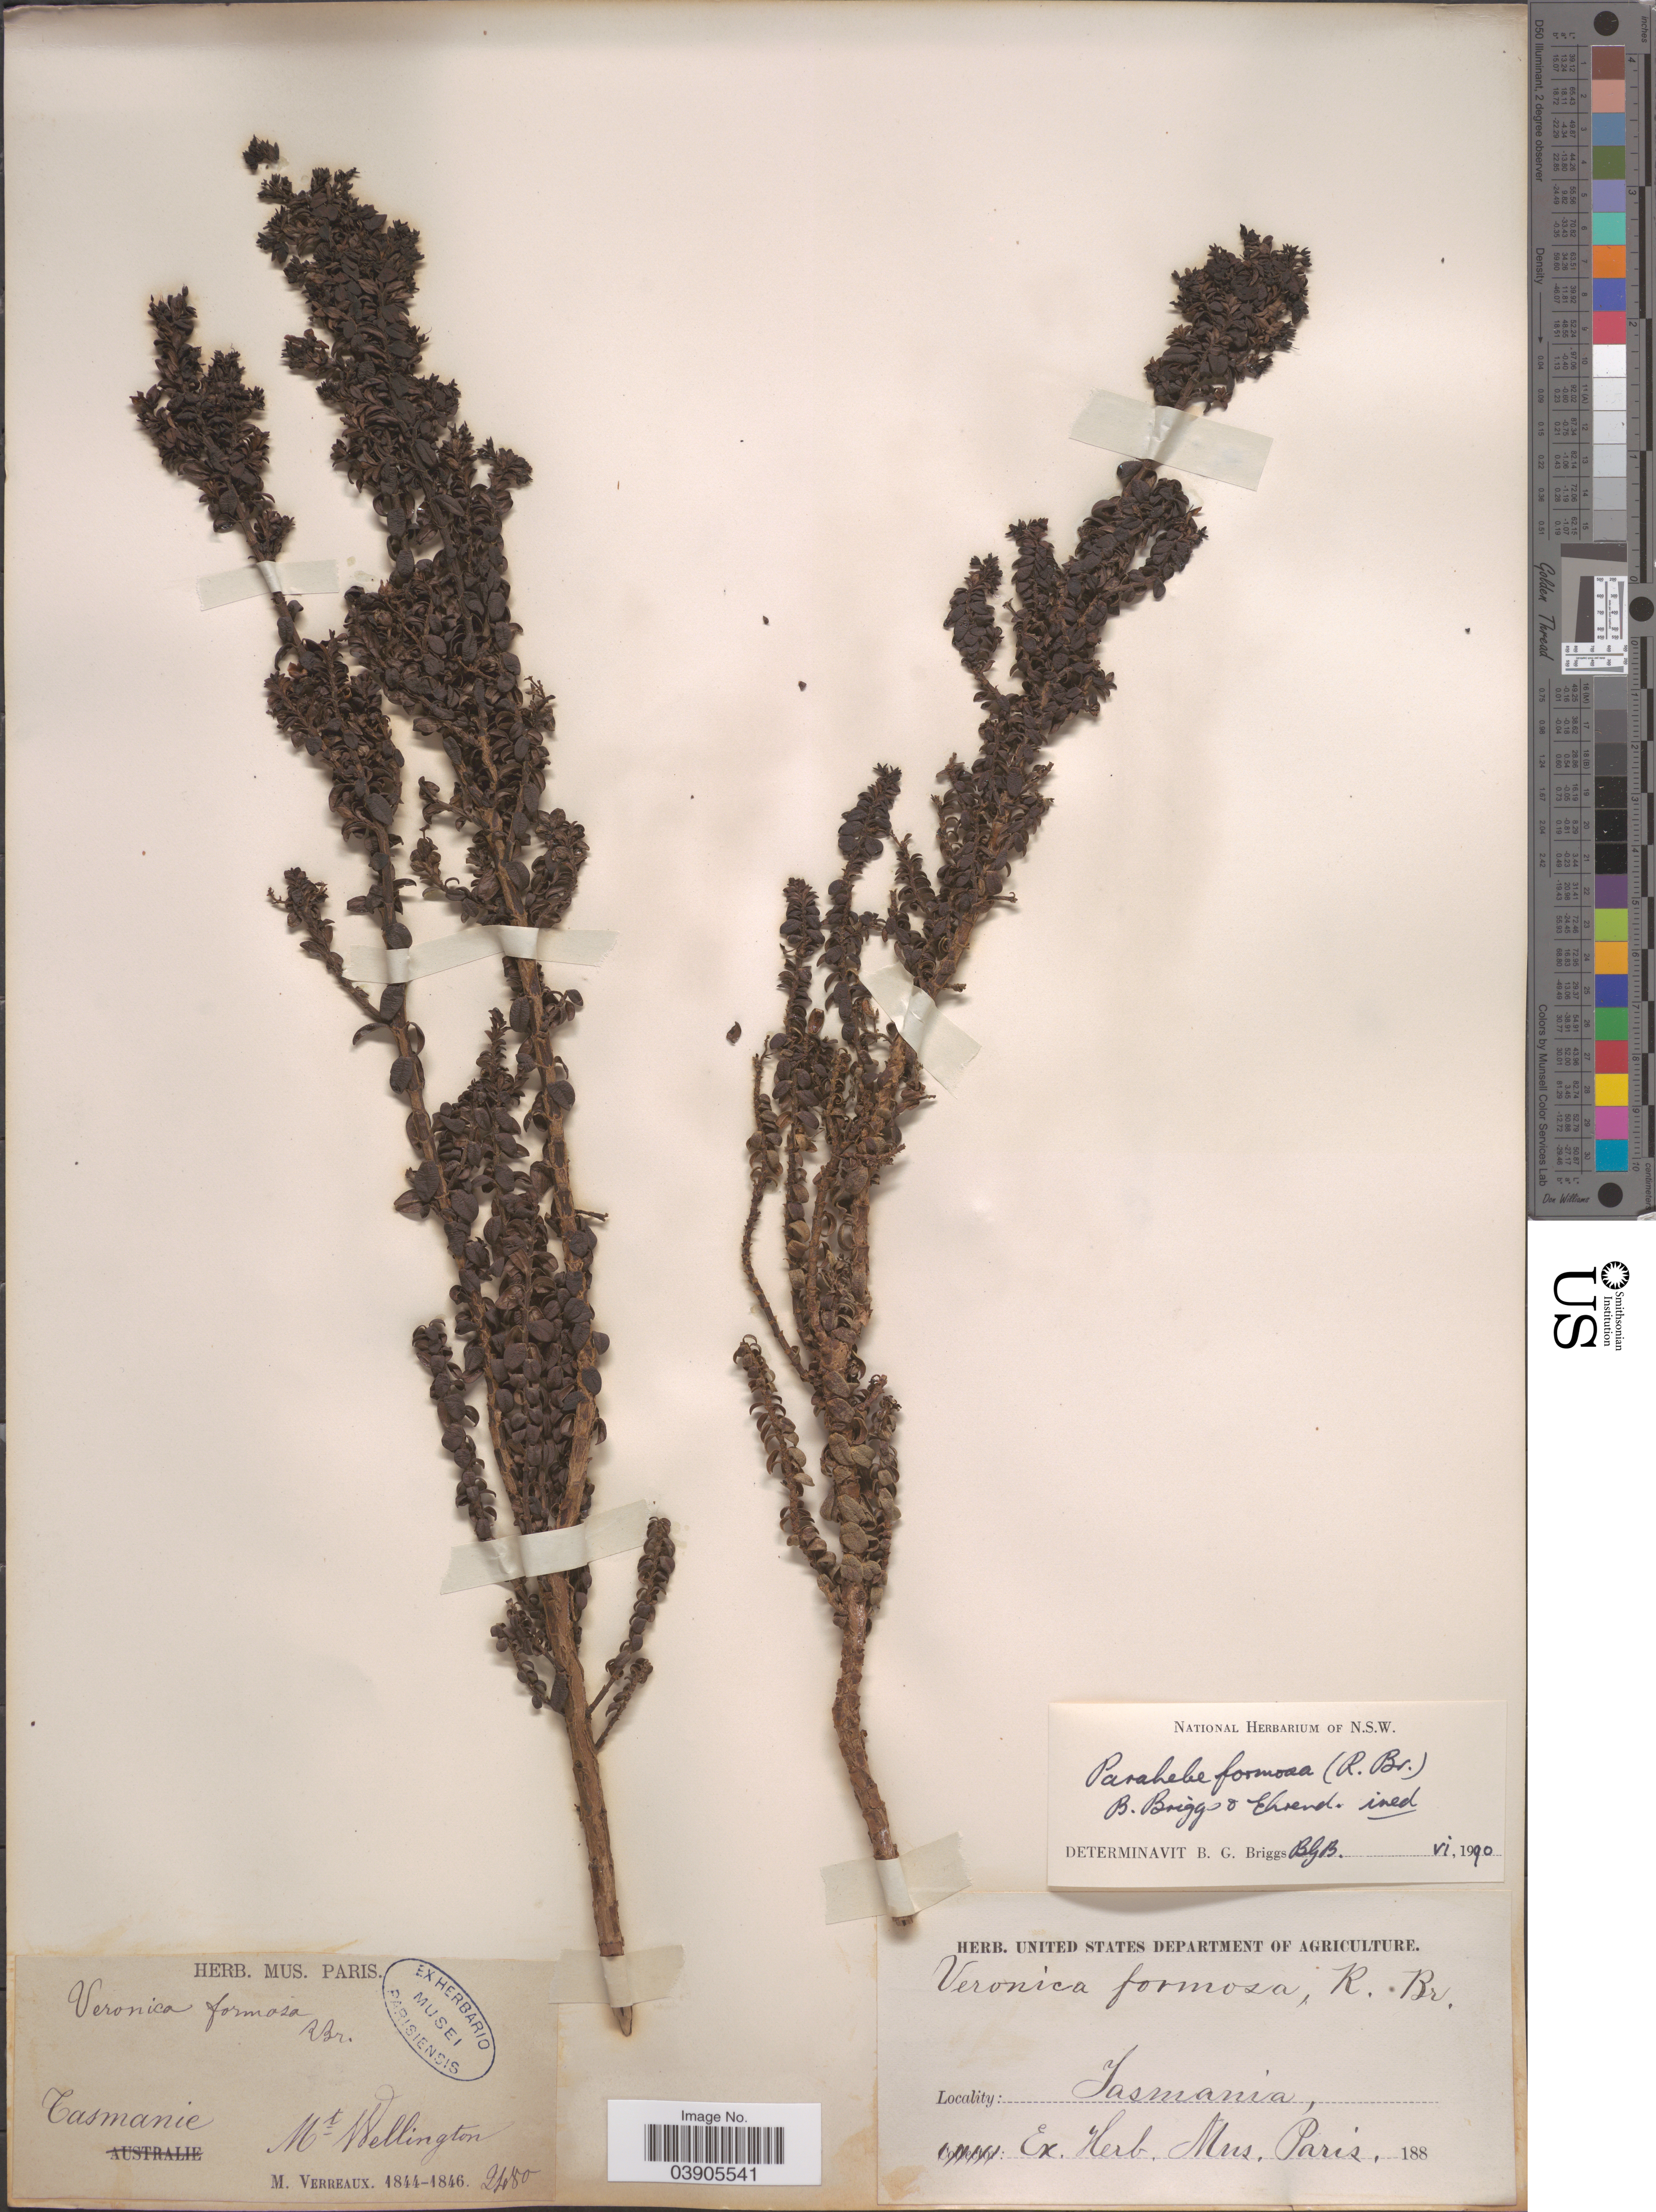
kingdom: Plantae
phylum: Tracheophyta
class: Magnoliopsida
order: Lamiales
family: Plantaginaceae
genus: Veronica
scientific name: Veronica formosa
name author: R. Br.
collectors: M. Verreaux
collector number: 2480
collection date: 1844/1846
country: Australia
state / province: Tasmania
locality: Mt. Wellington.